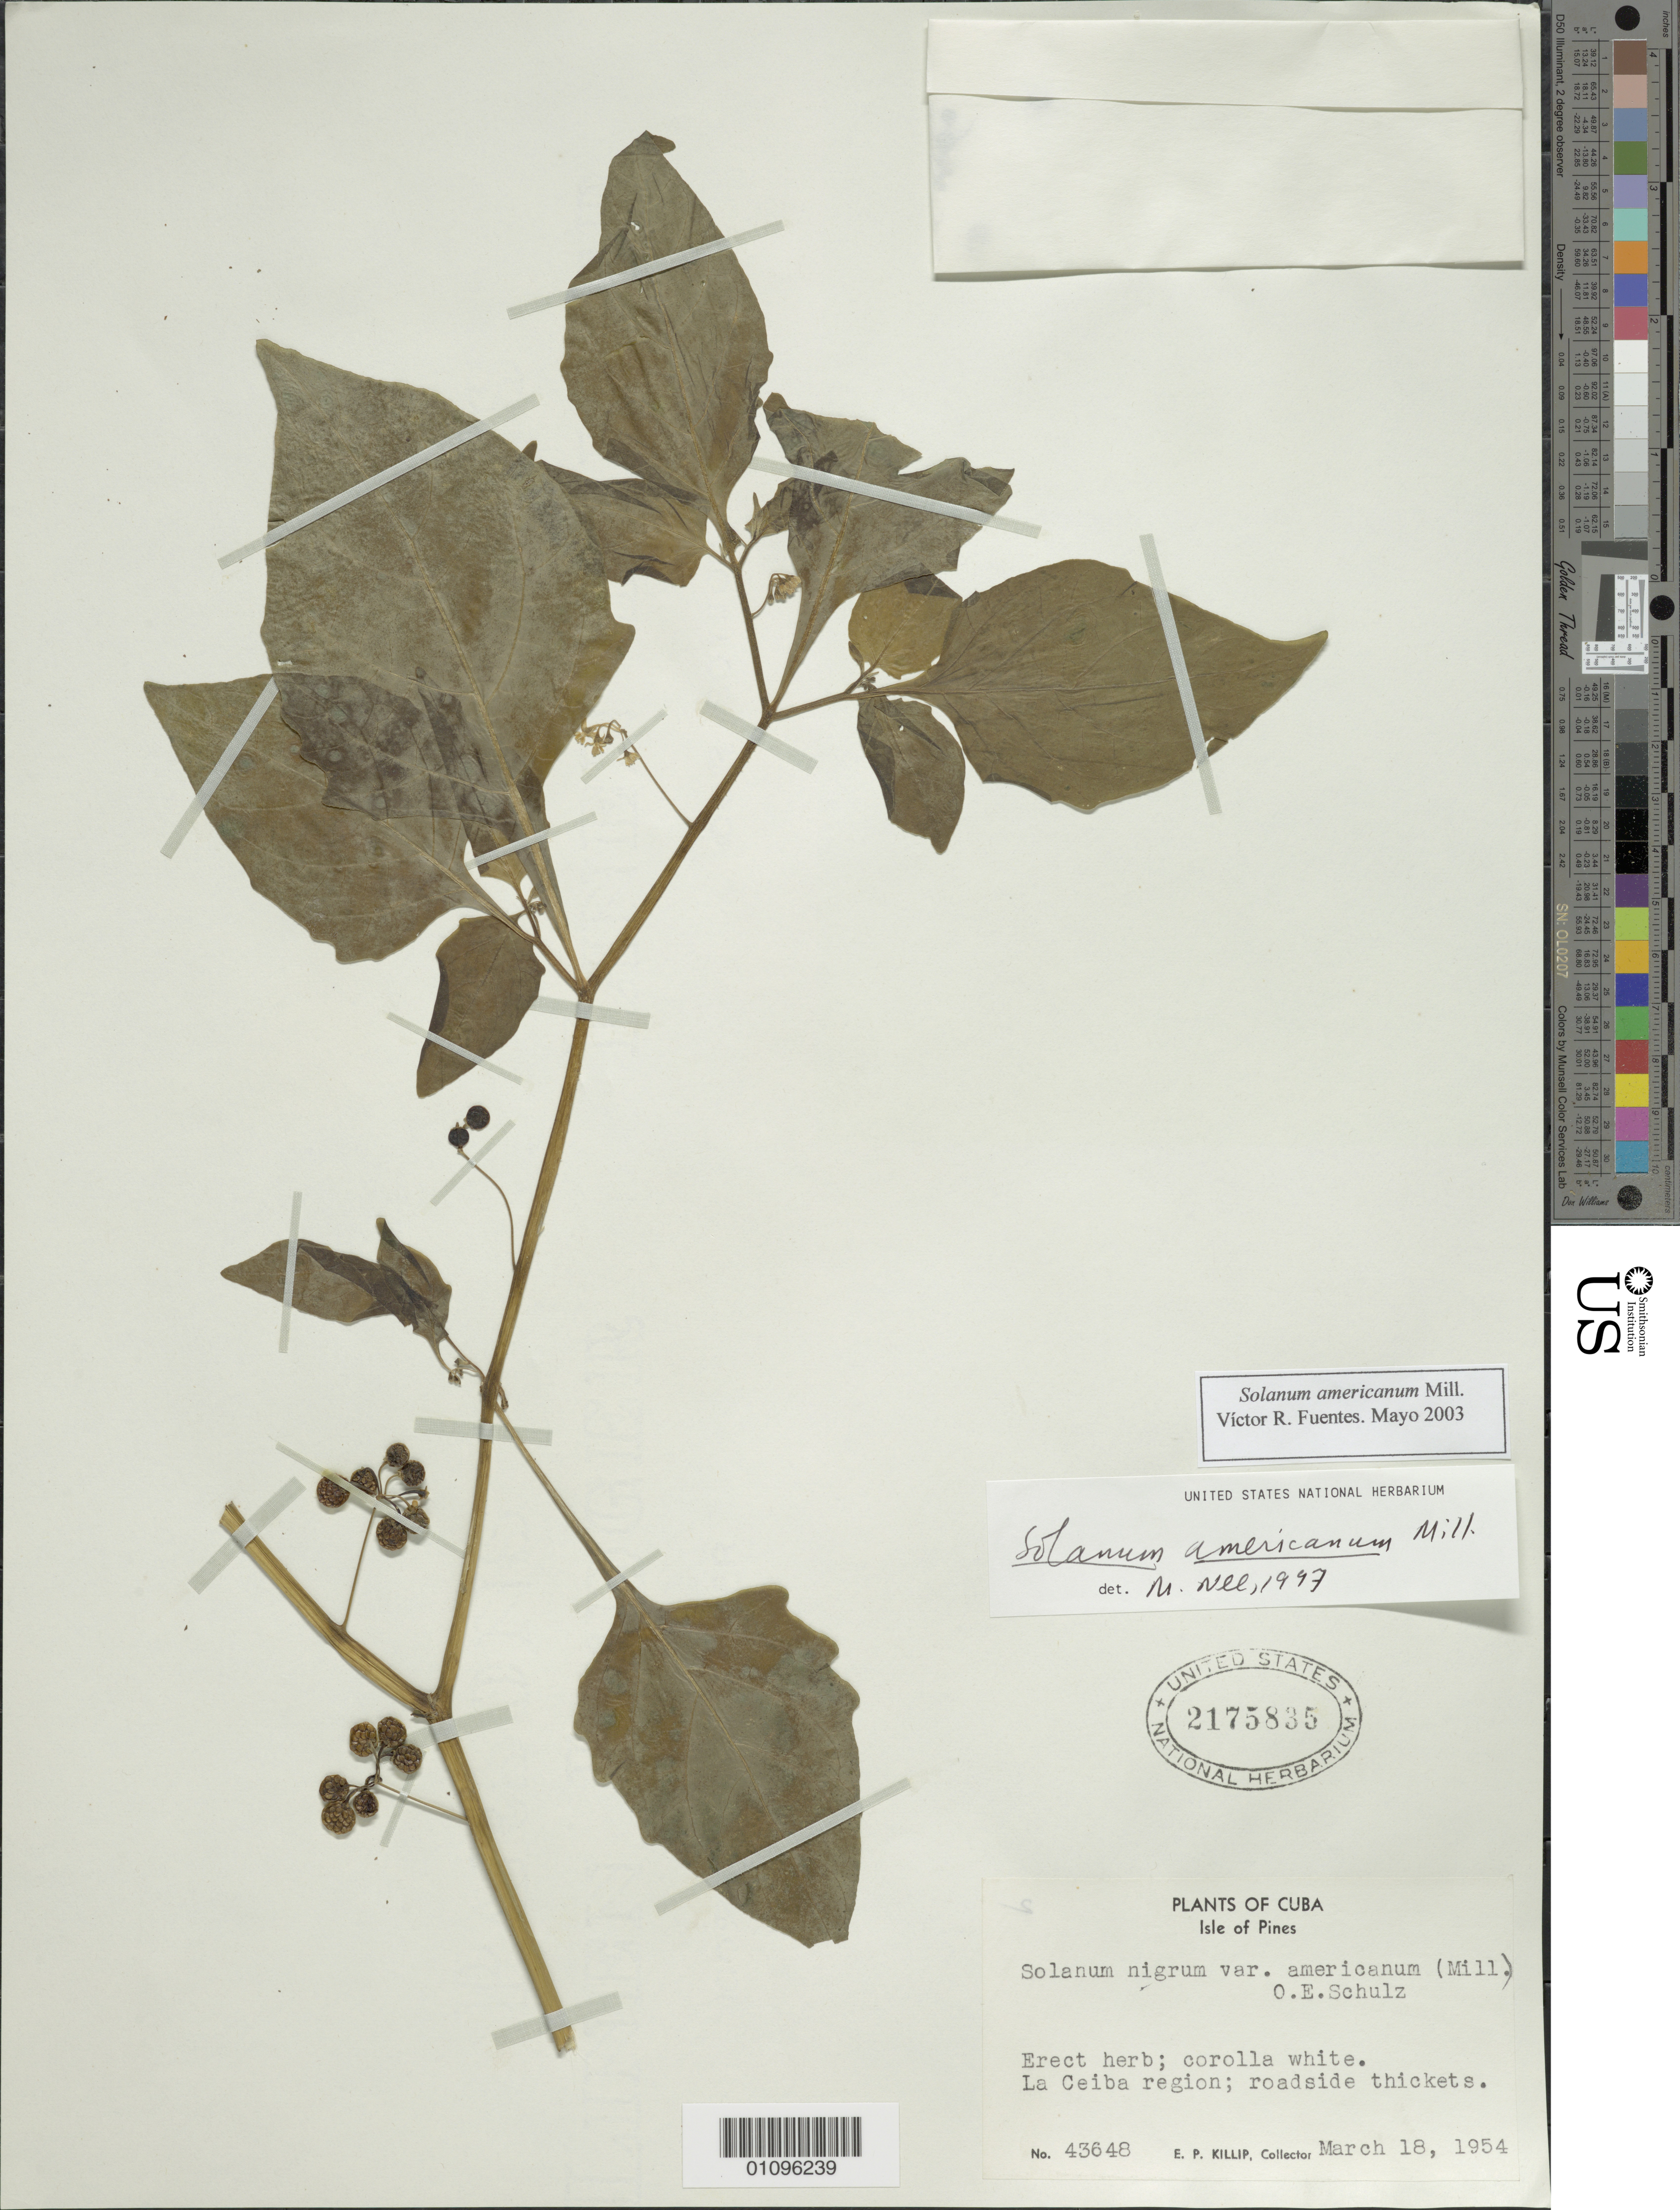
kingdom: Plantae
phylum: Tracheophyta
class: Magnoliopsida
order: Solanales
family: Solanaceae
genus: Solanum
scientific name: Solanum americanum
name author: Mill.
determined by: Fuentes, V. R.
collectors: E. P. Killip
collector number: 43648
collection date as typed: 18 Mar 1954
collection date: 1954-03-18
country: Cuba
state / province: Isla de La Juventud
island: Isla de la Juventud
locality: La Ceiba region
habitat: Roadside thickets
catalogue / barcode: US 2175835